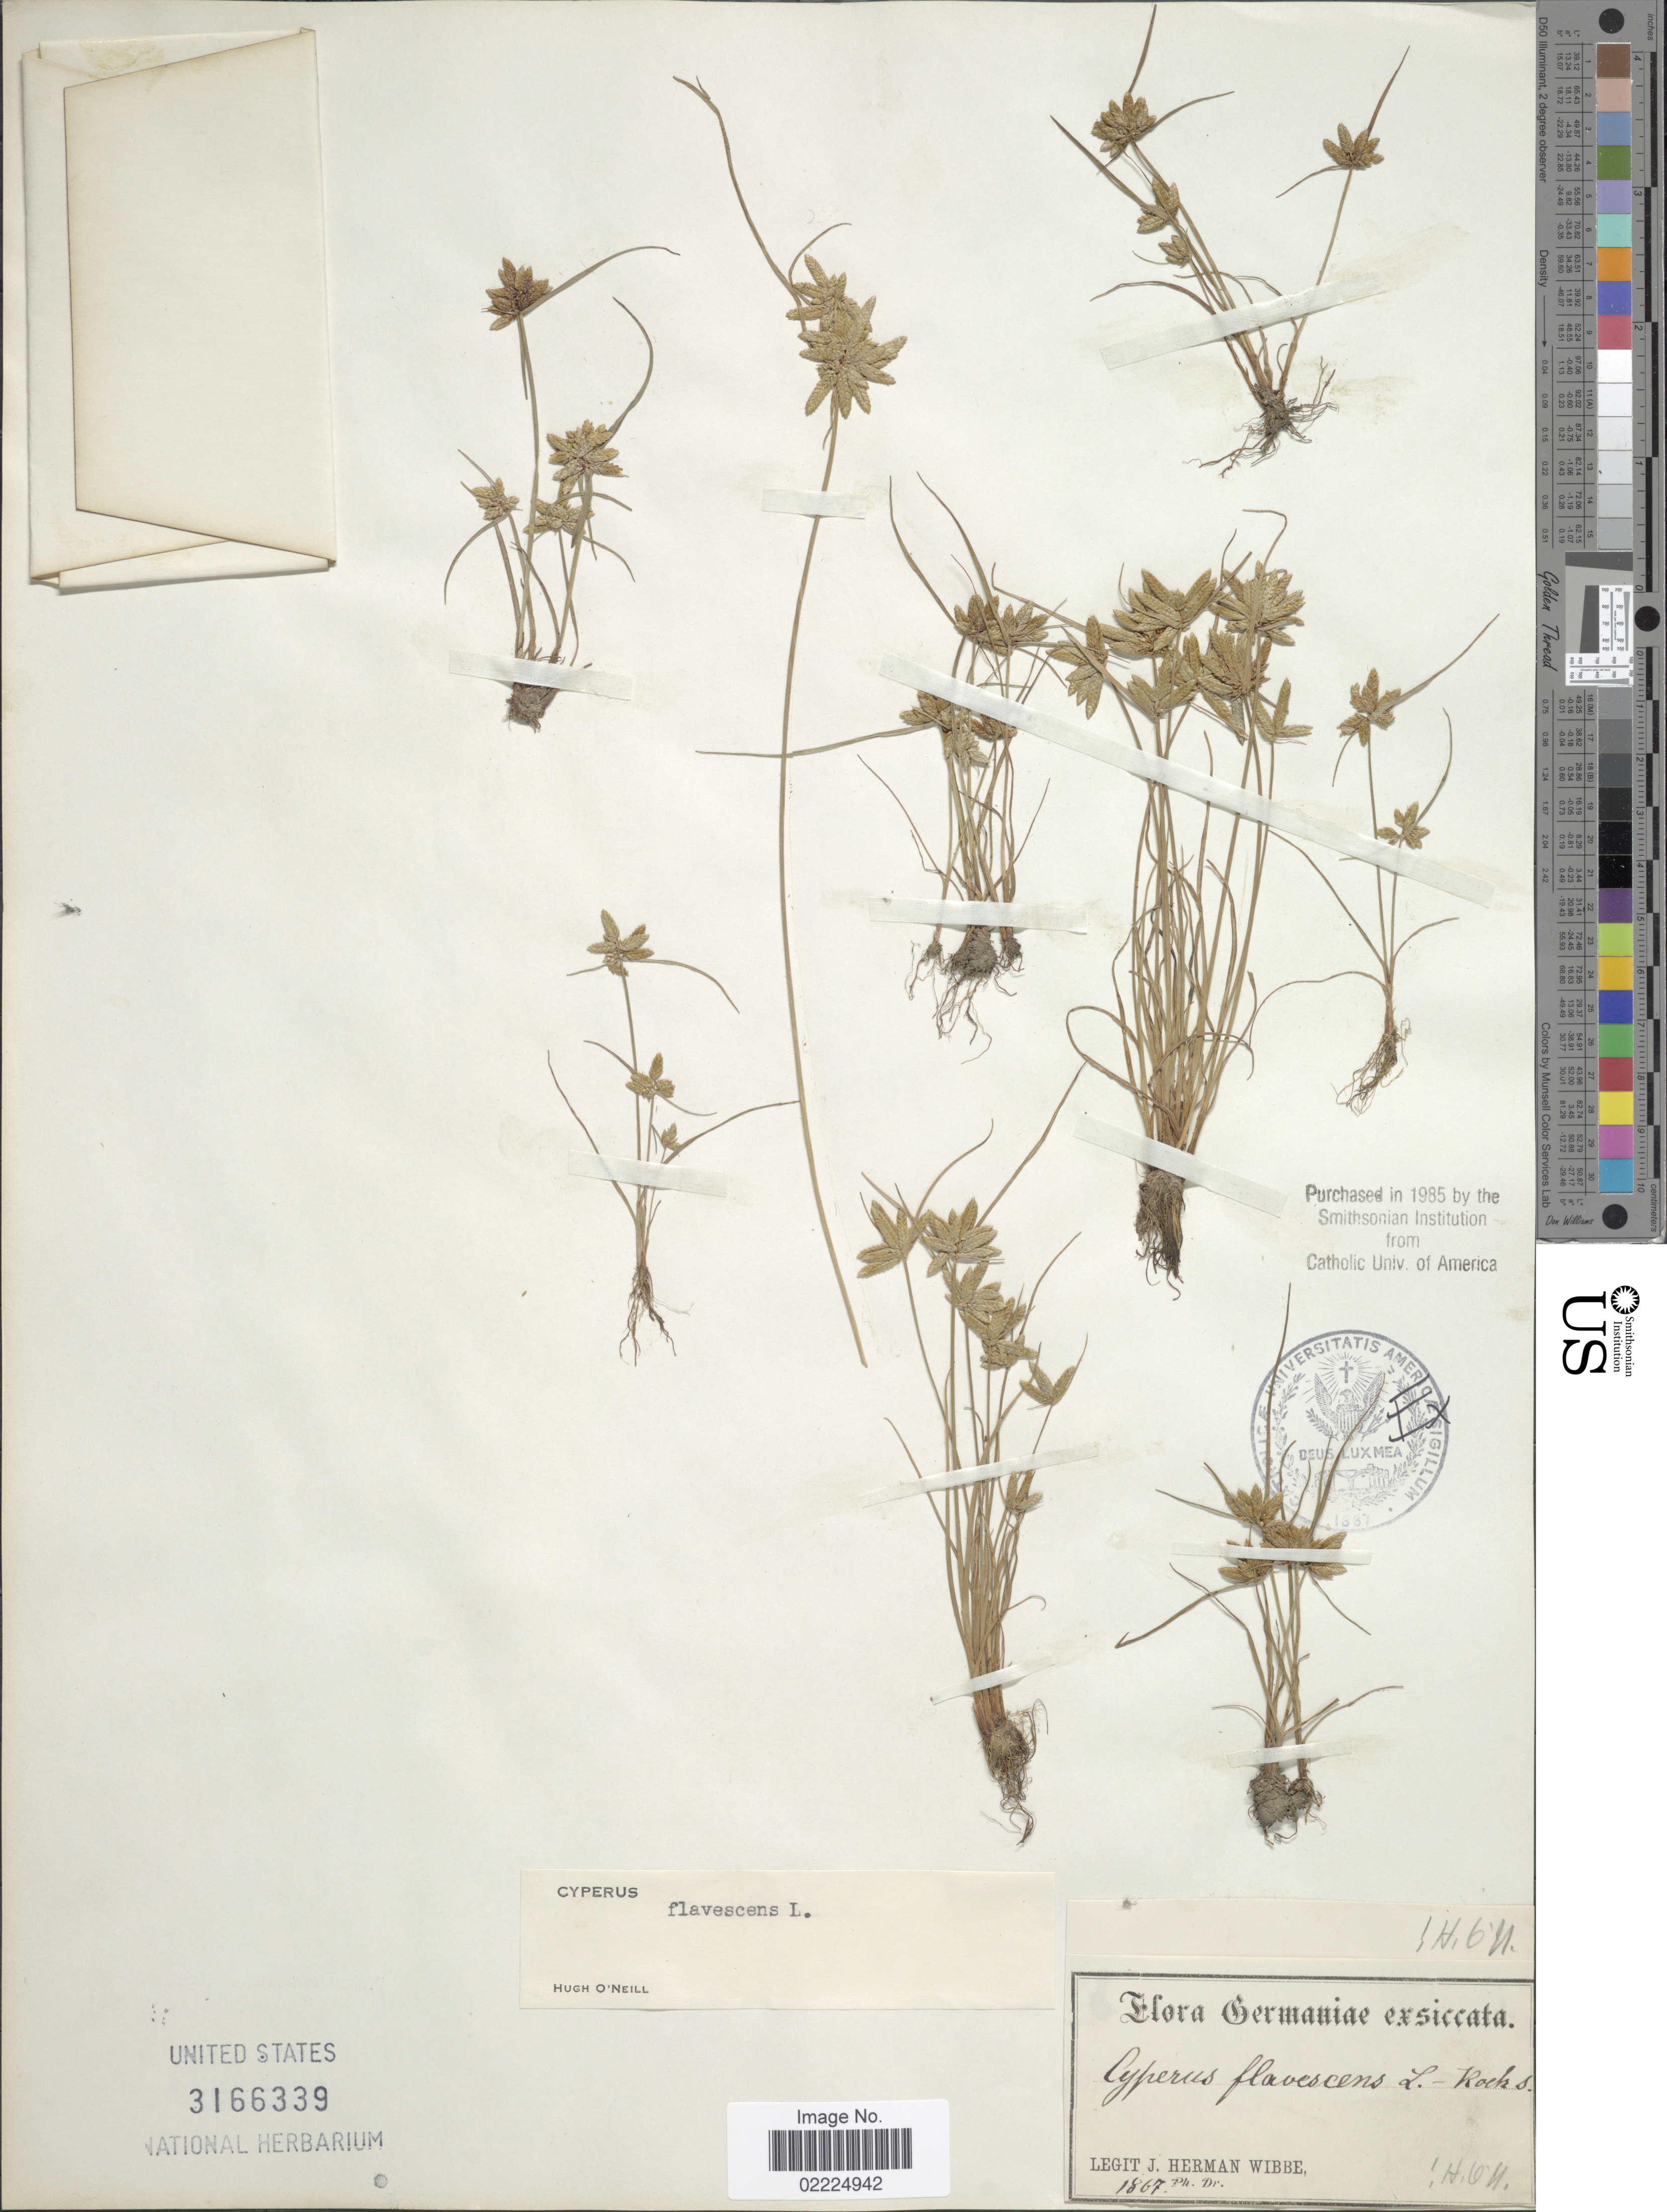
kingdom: Plantae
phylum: Tracheophyta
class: Liliopsida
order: Poales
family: Cyperaceae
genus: Cyperus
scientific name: Cyperus flavescens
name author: L.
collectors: J. Wibbe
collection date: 1867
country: Germany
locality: Germaniae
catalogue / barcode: US 3166339